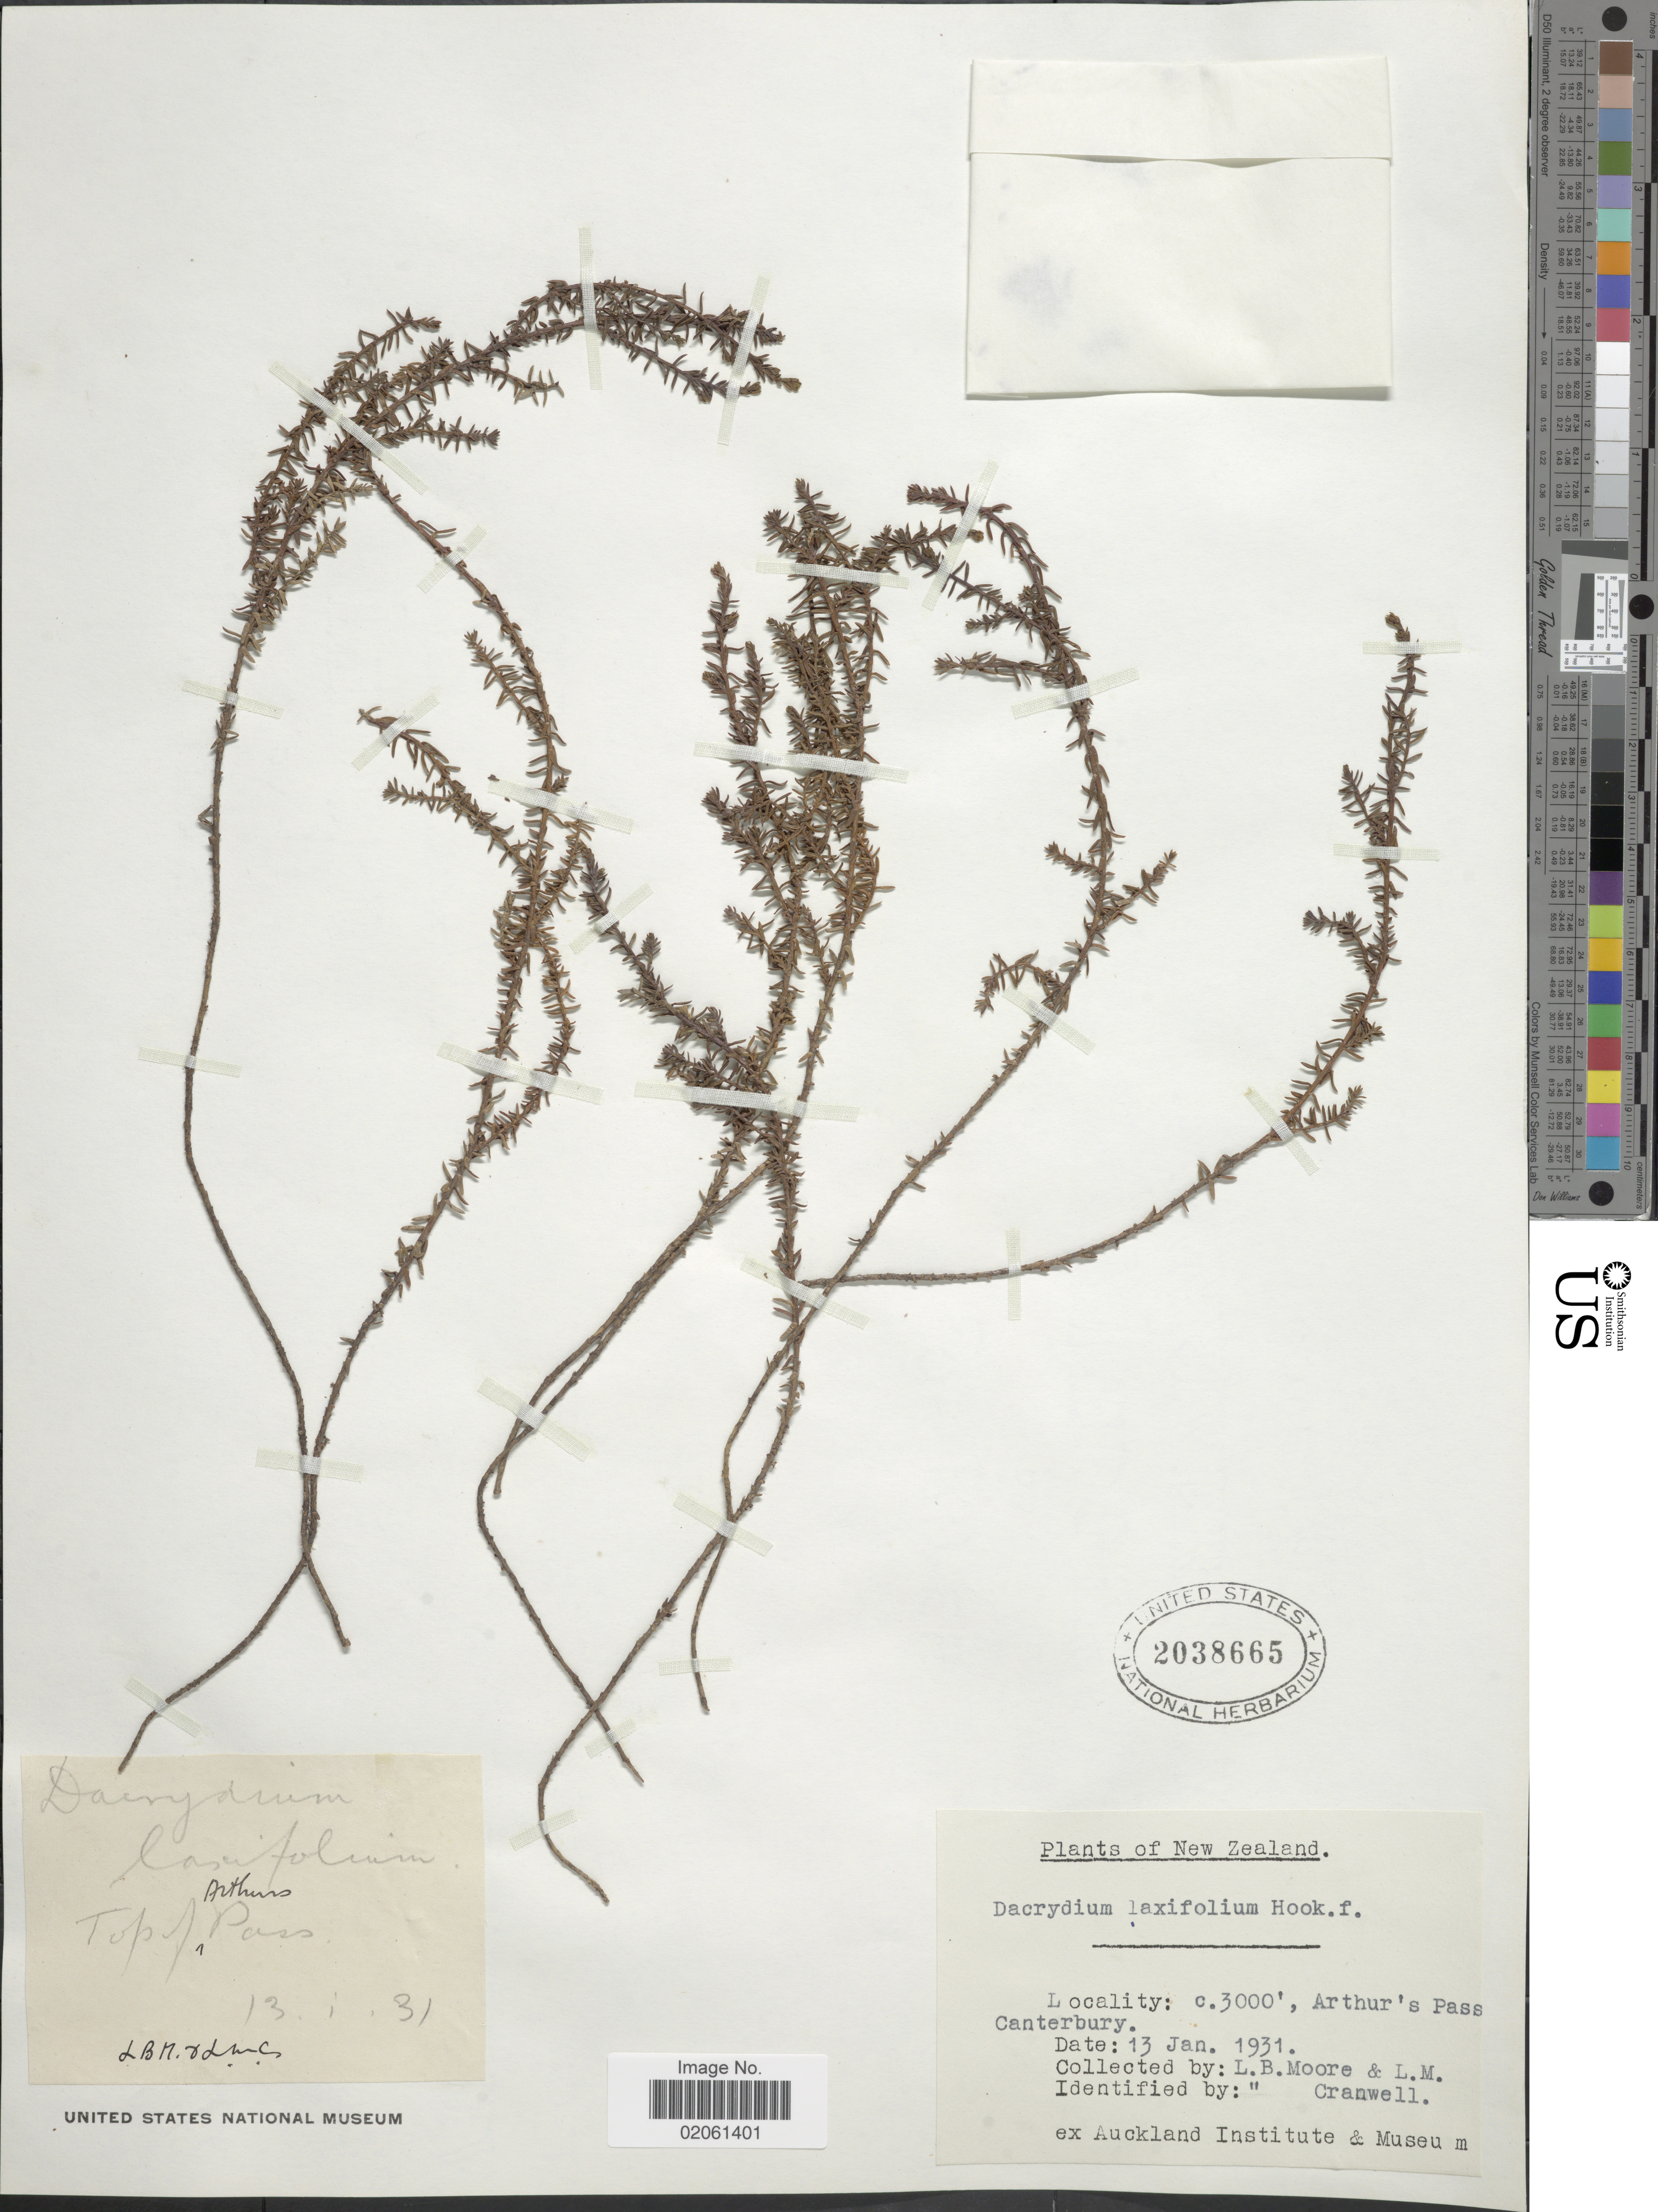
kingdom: Plantae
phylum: Tracheophyta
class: Pinopsida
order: Pinales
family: Podocarpaceae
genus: Dacrydium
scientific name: Dacrydium laxifolium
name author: Hook. f.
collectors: L. Moore & L. Cranwell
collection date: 1931-01-13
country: New Zealand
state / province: Canterbury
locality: Arthur's Pass Canterbury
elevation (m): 914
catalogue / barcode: US 2038665